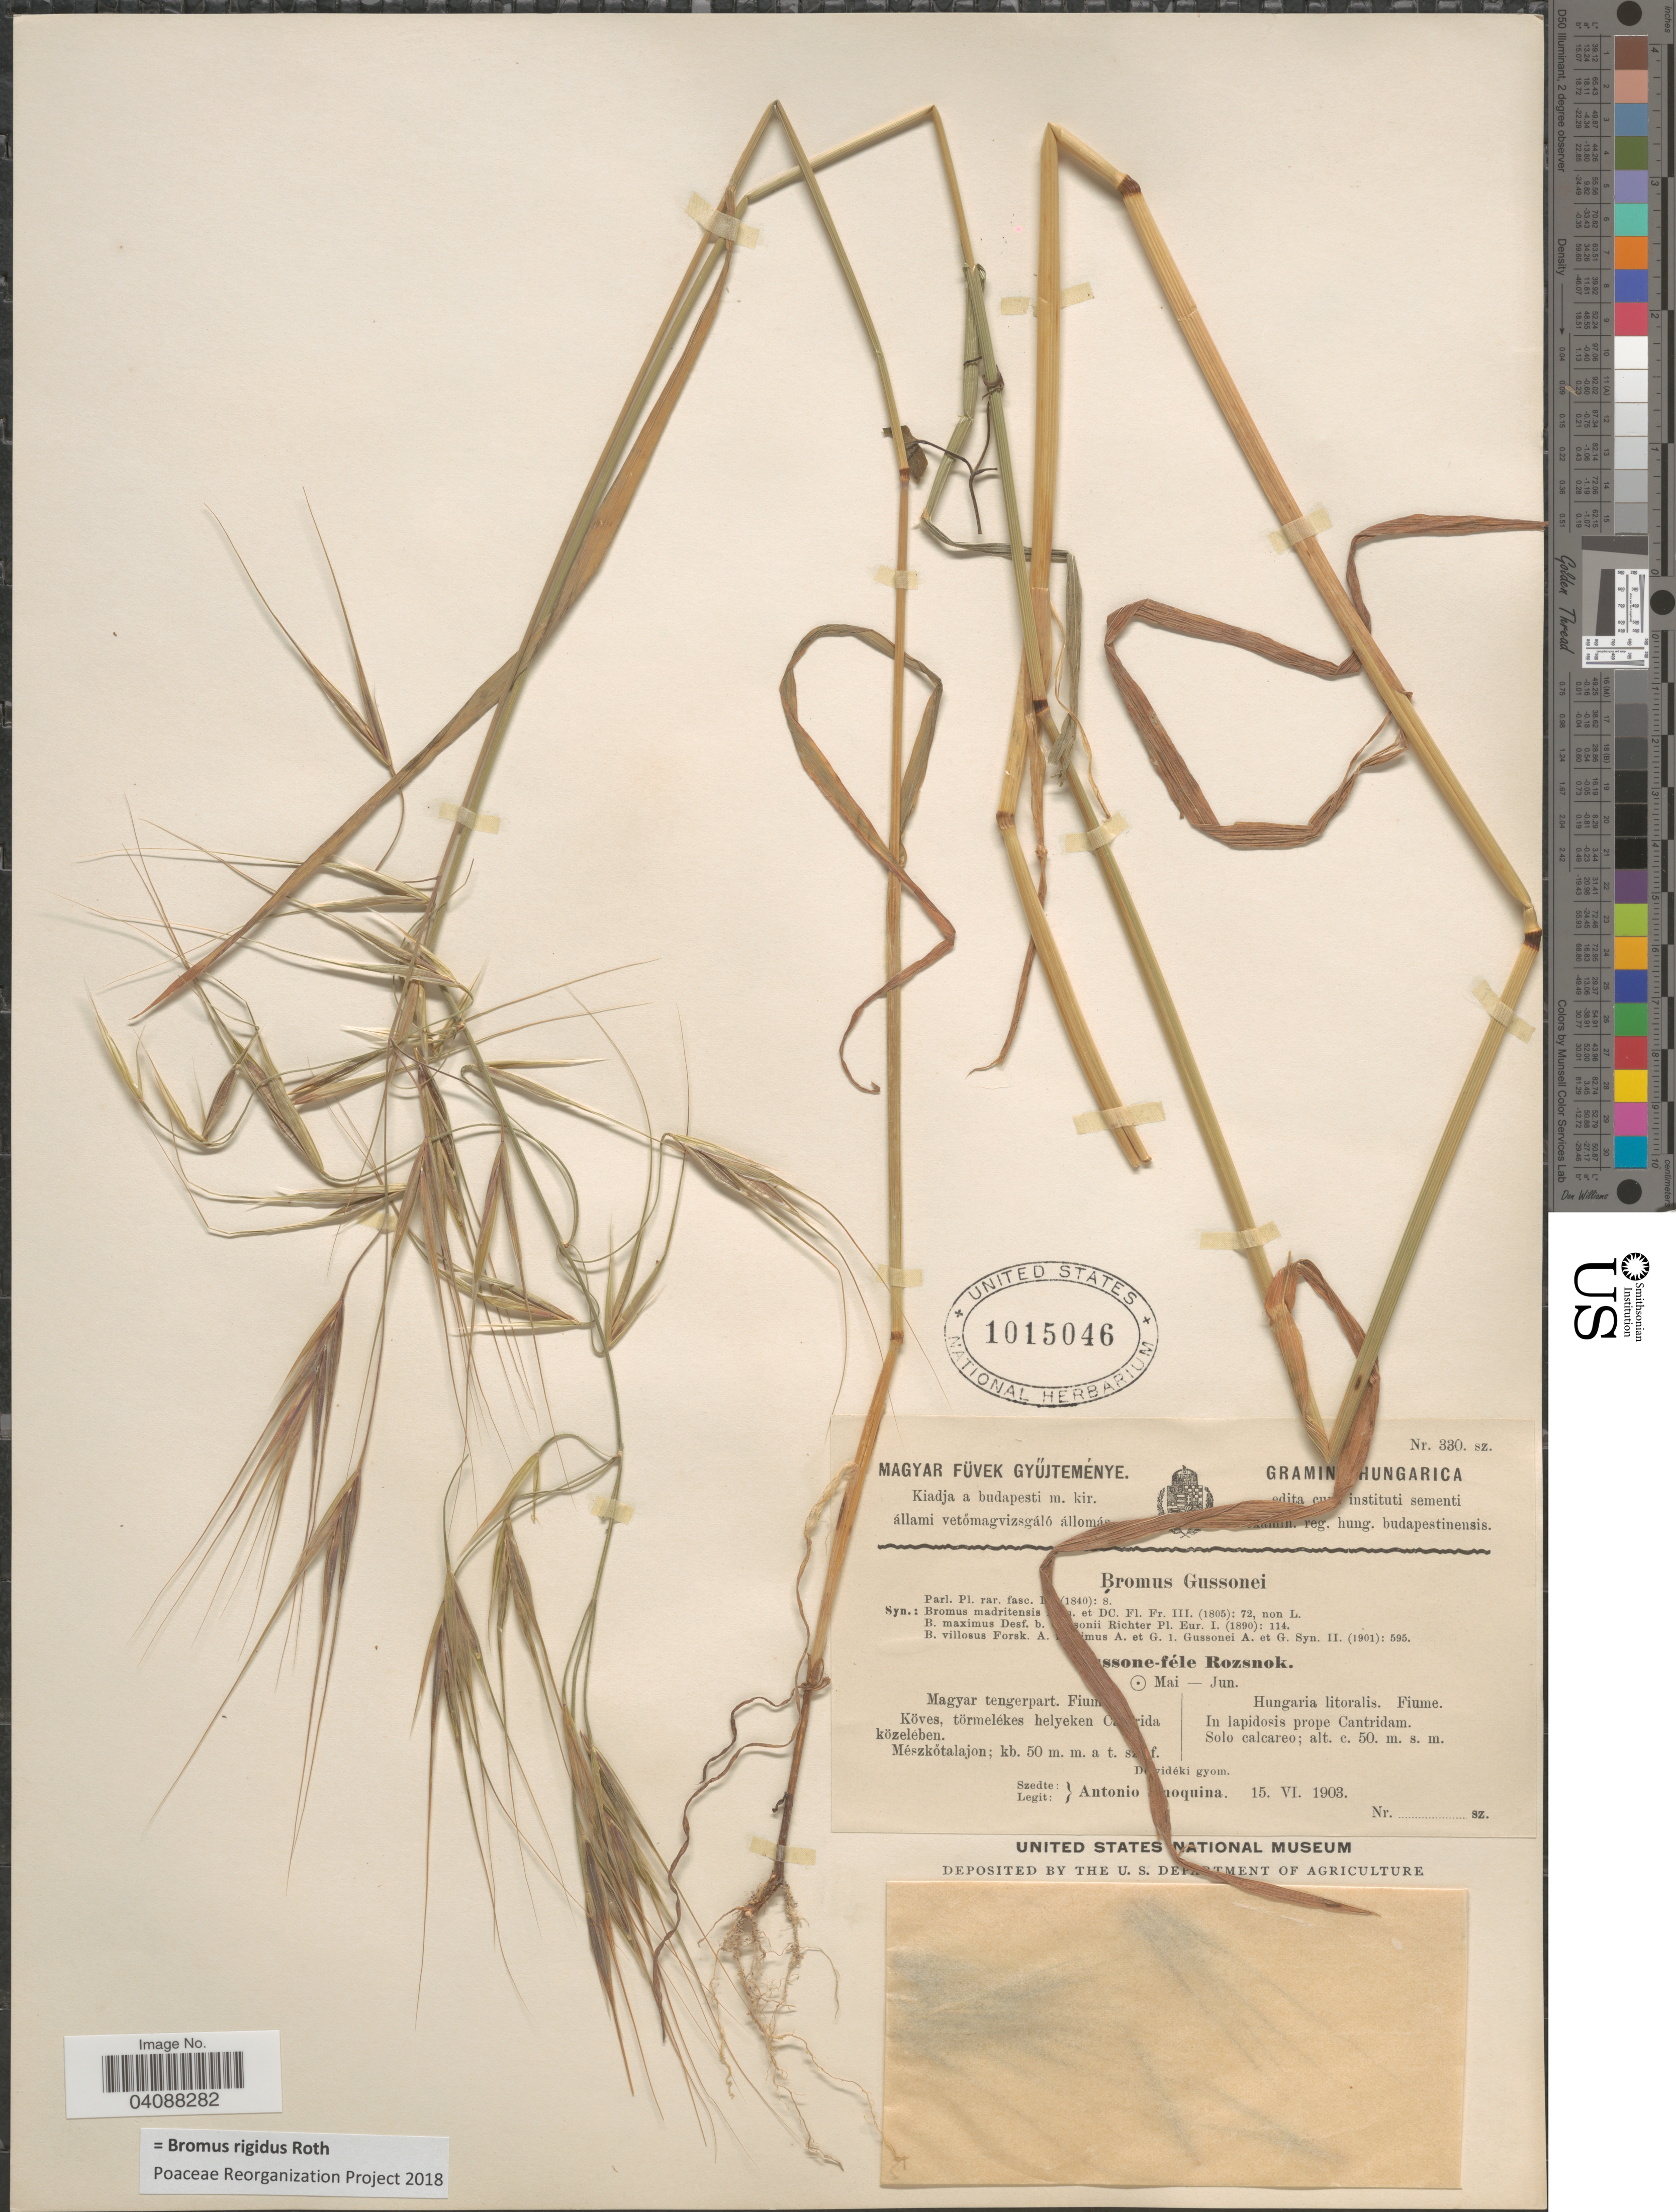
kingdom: Plantae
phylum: Tracheophyta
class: Liliopsida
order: Poales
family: Poaceae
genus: Bromus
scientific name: Bromus rigidus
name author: Roth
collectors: A. Smoquina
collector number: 330?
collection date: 1903-06-15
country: Hungary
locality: Hungaria litoralis. Fiume. In lapidosis prope Cantridam.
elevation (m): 50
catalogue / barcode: US 1015046